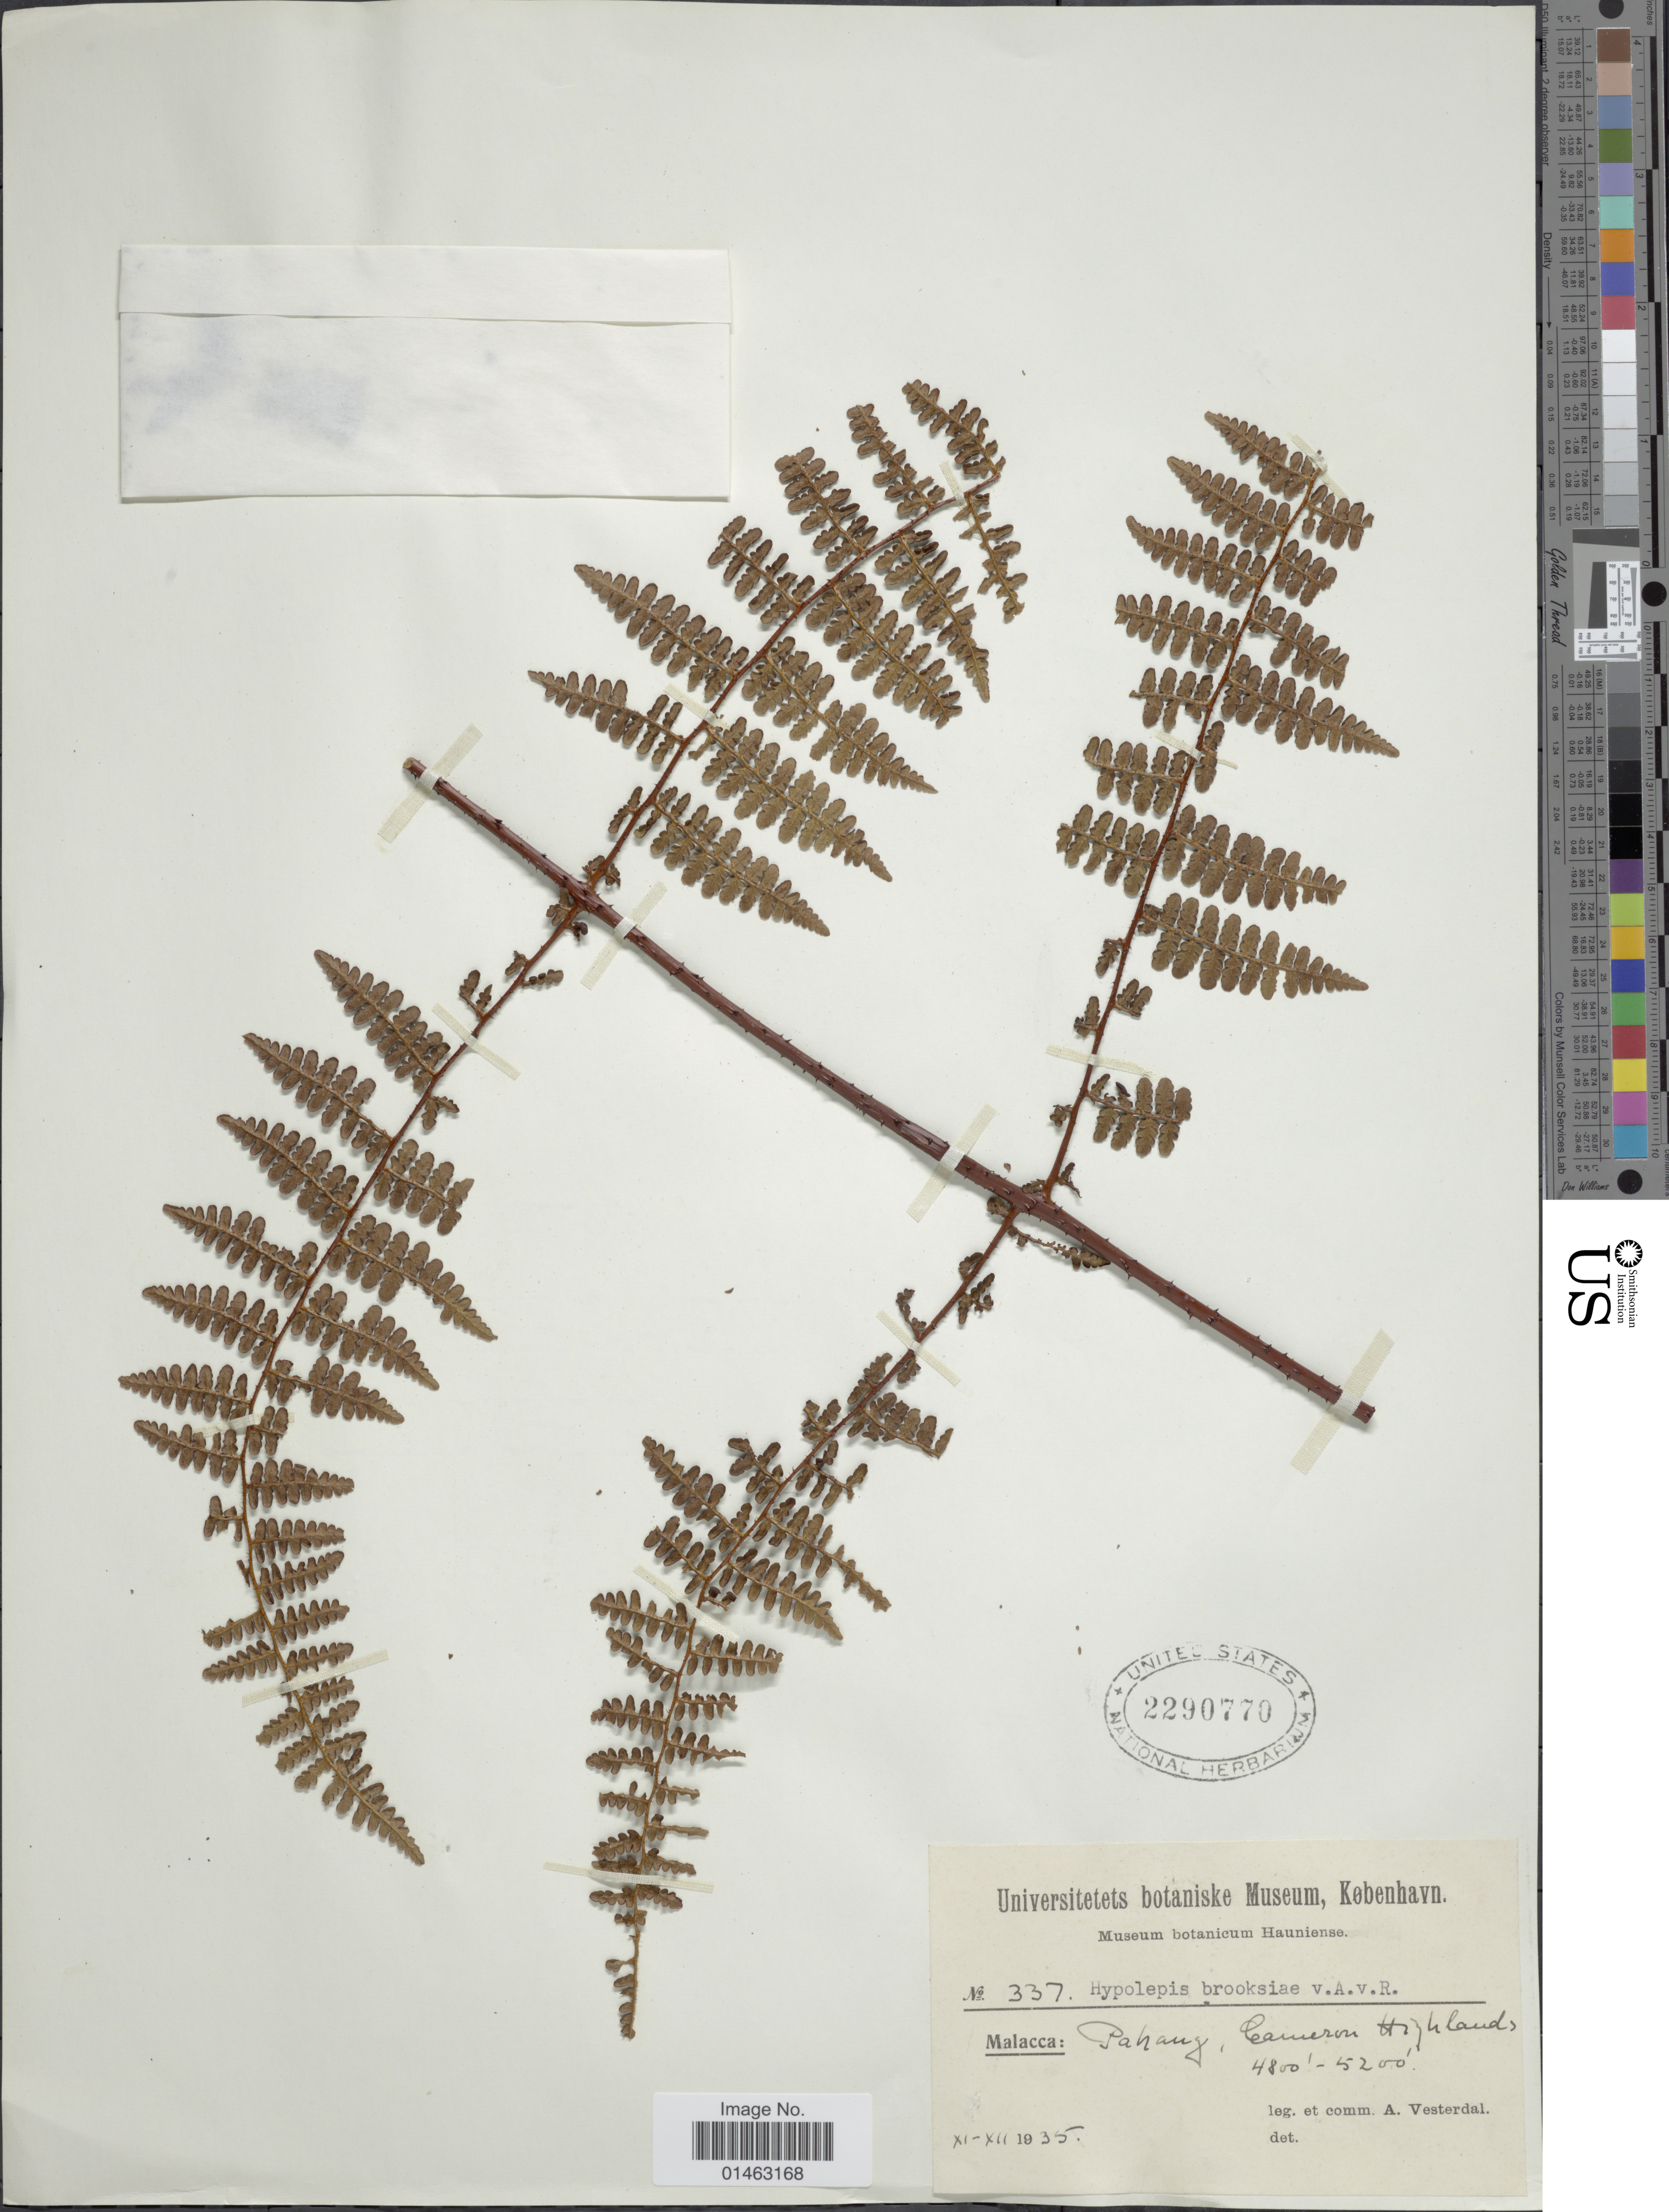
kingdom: Plantae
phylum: Tracheophyta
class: Polypodiopsida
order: Polypodiales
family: Dennstaedtiaceae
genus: Hypolepis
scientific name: Hypolepis brooksiae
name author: Alderw.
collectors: A. Vesterdal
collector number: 337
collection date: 1935-11/1935-12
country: Malaysia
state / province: Pahang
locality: Malacca: Pahang, Cameron Highlands [interpreted]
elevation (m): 1463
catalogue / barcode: US 2290770